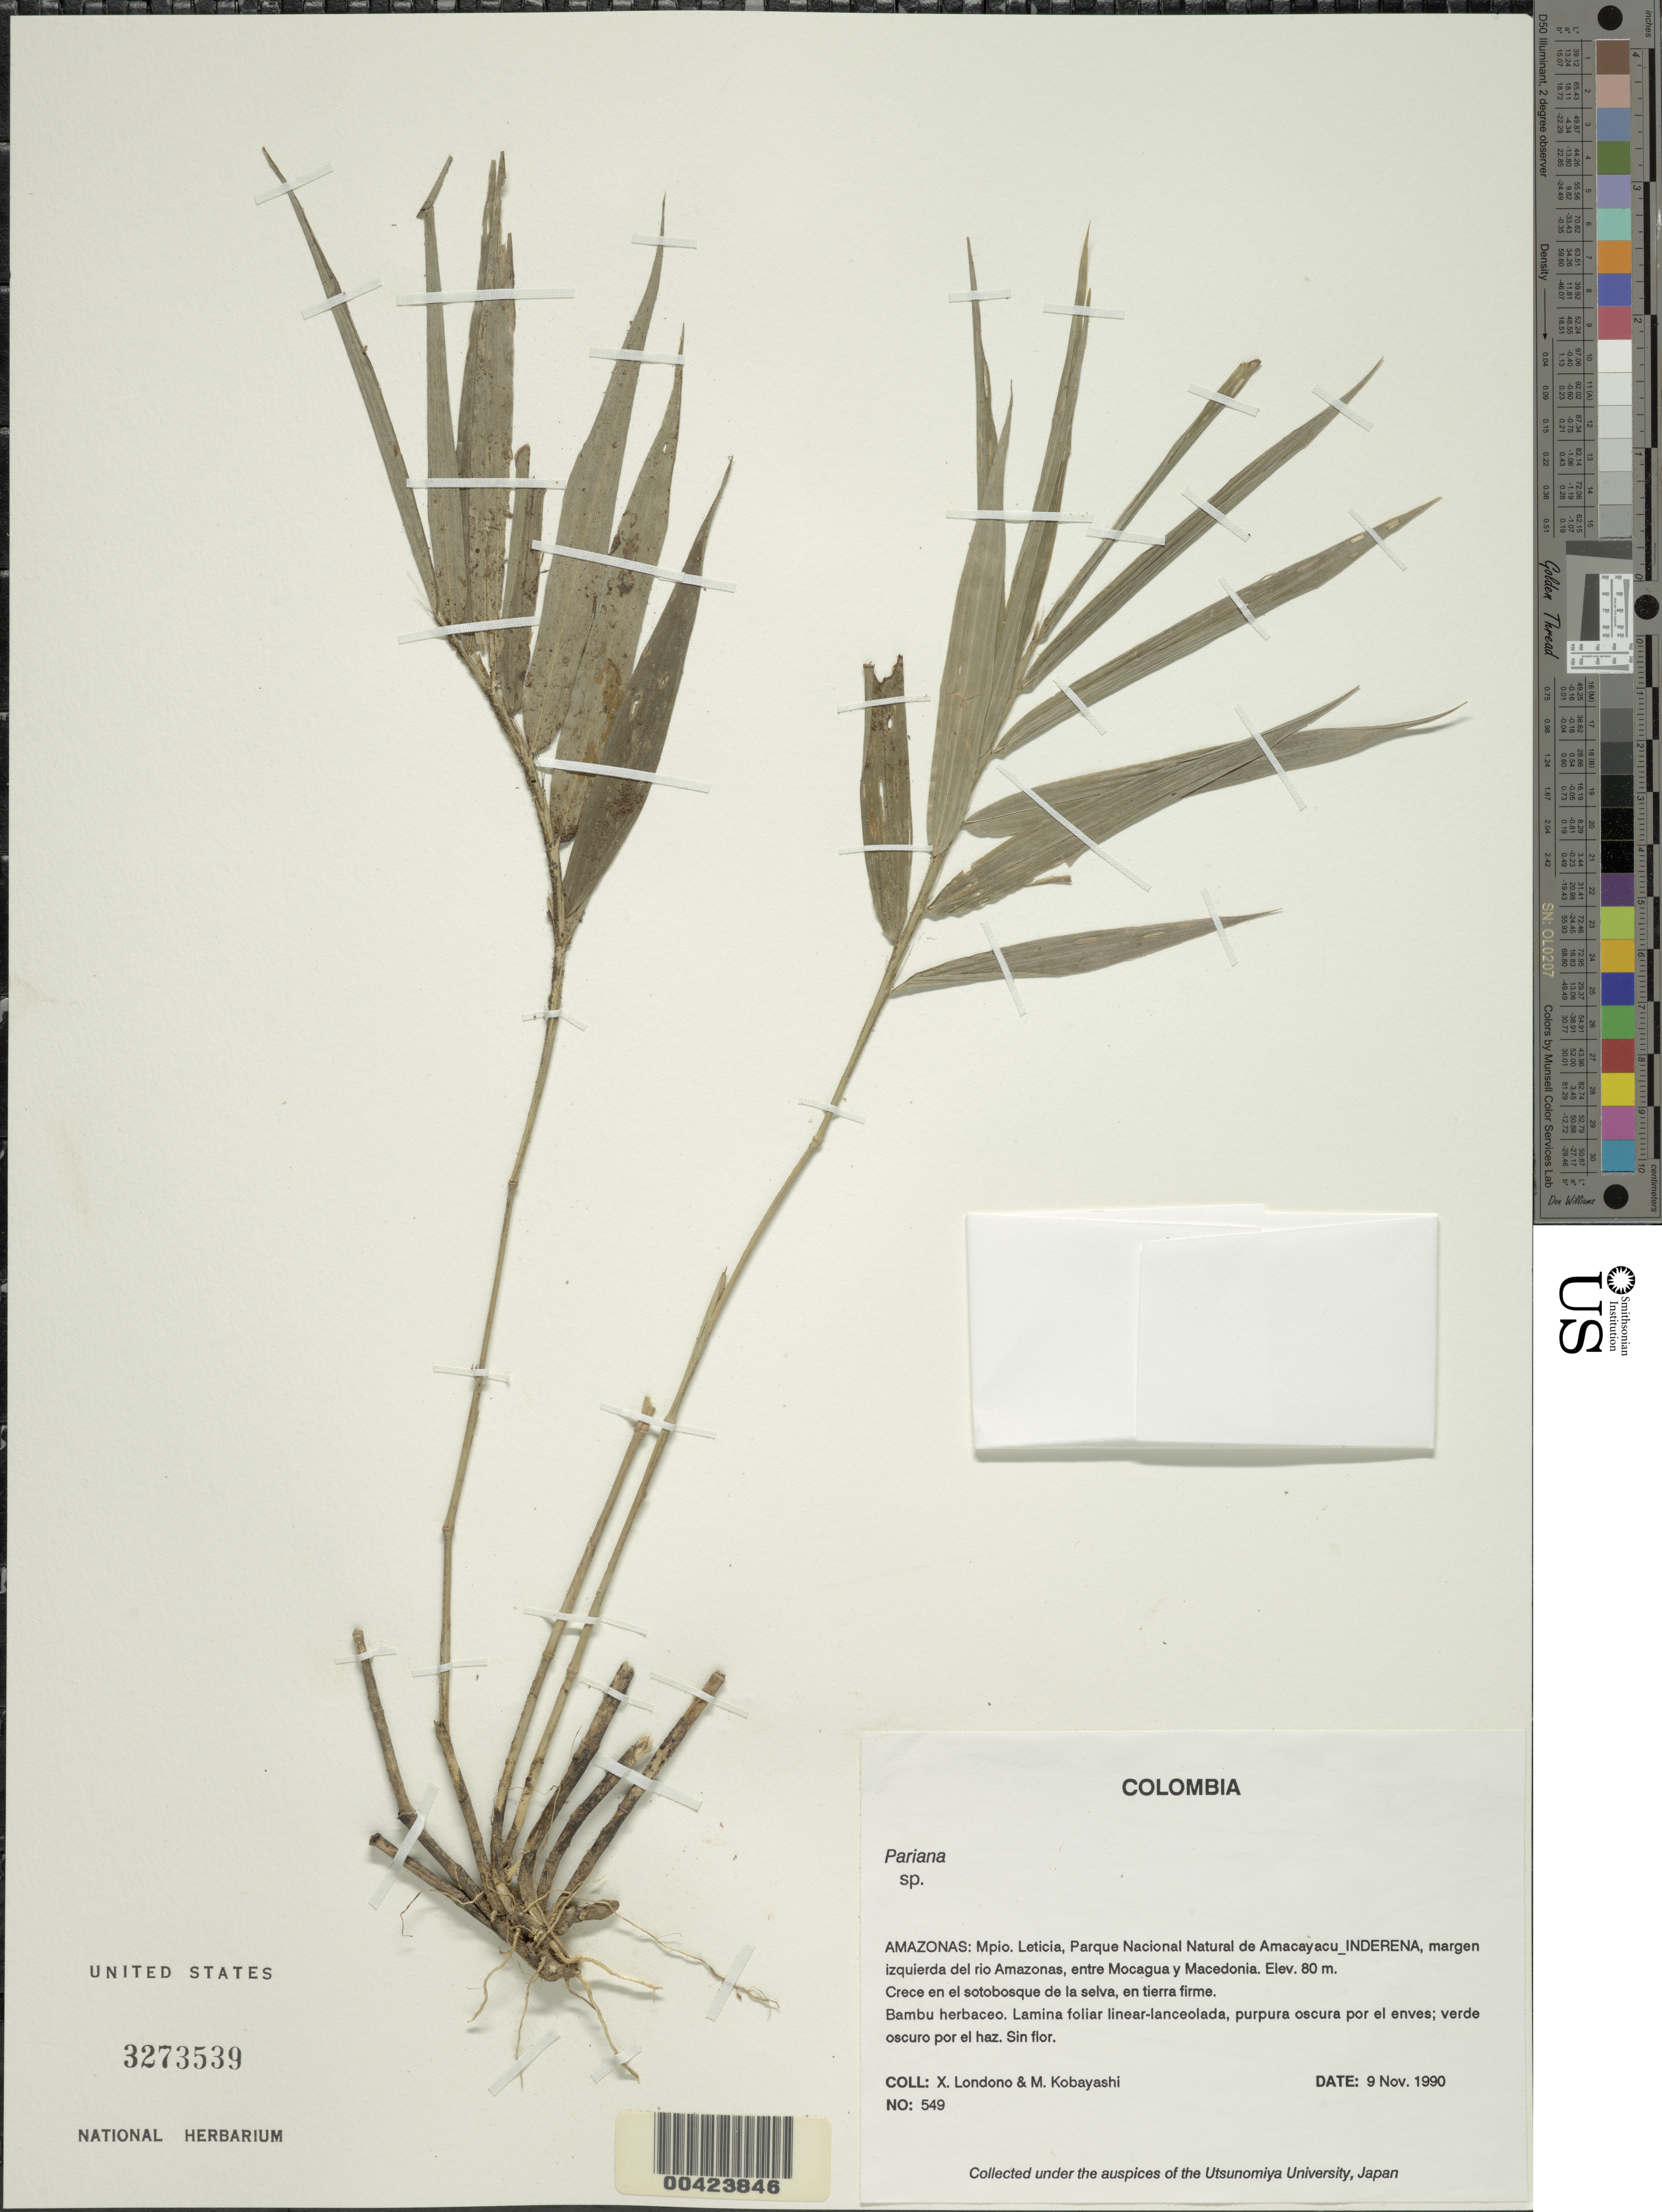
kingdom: Plantae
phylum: Tracheophyta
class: Liliopsida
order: Poales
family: Poaceae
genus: Pariana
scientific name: Pariana sp.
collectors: X. Londoño & M. Kobayashi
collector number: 549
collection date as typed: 09 Nov 1990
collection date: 1990-11-09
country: Colombia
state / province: Amazônas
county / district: Leticia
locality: Parque Nacional Natural de Amaca-Yacu - Inderena, Rio Amazonas, entre Mocagua y Macedonia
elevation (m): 80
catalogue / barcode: US 3273539